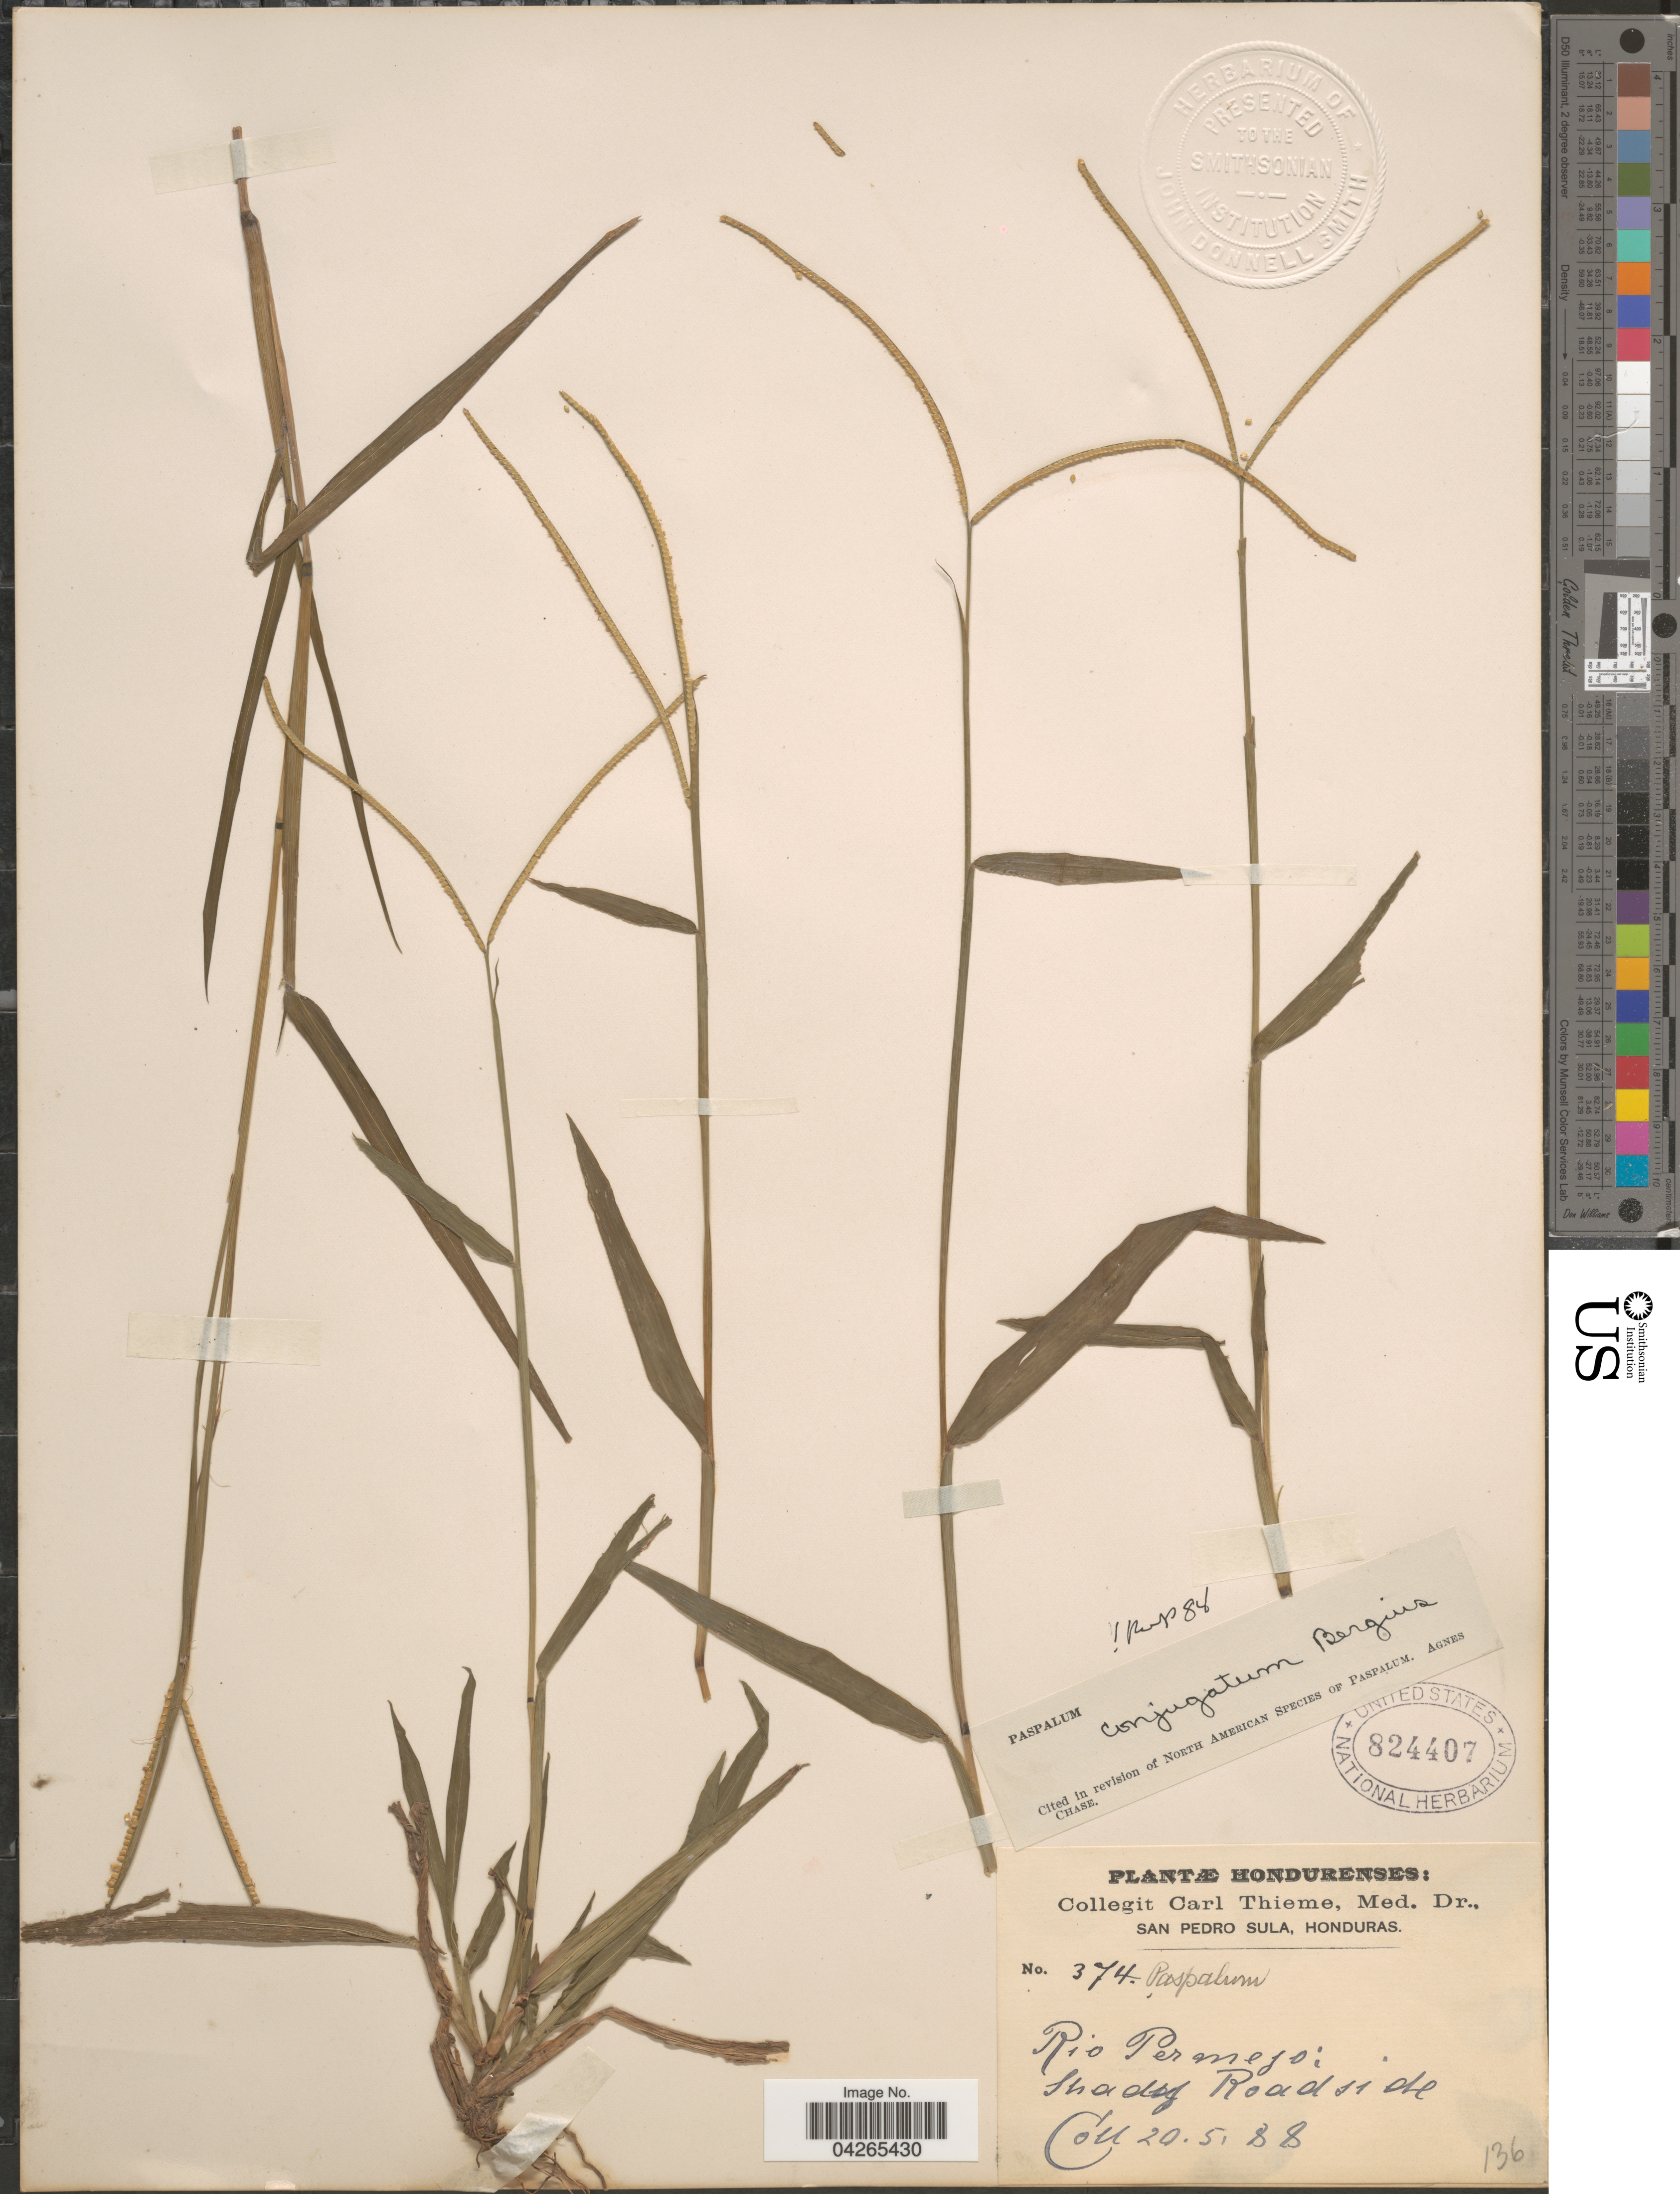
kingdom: Plantae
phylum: Tracheophyta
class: Liliopsida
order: Poales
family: Poaceae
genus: Paspalum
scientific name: Paspalum conjugatum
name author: P.J. Bergius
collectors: C. Thieme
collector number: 374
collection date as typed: Transcribed d/m/y: 20/5/88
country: Honduras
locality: Rio Permejo.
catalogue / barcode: US 824407